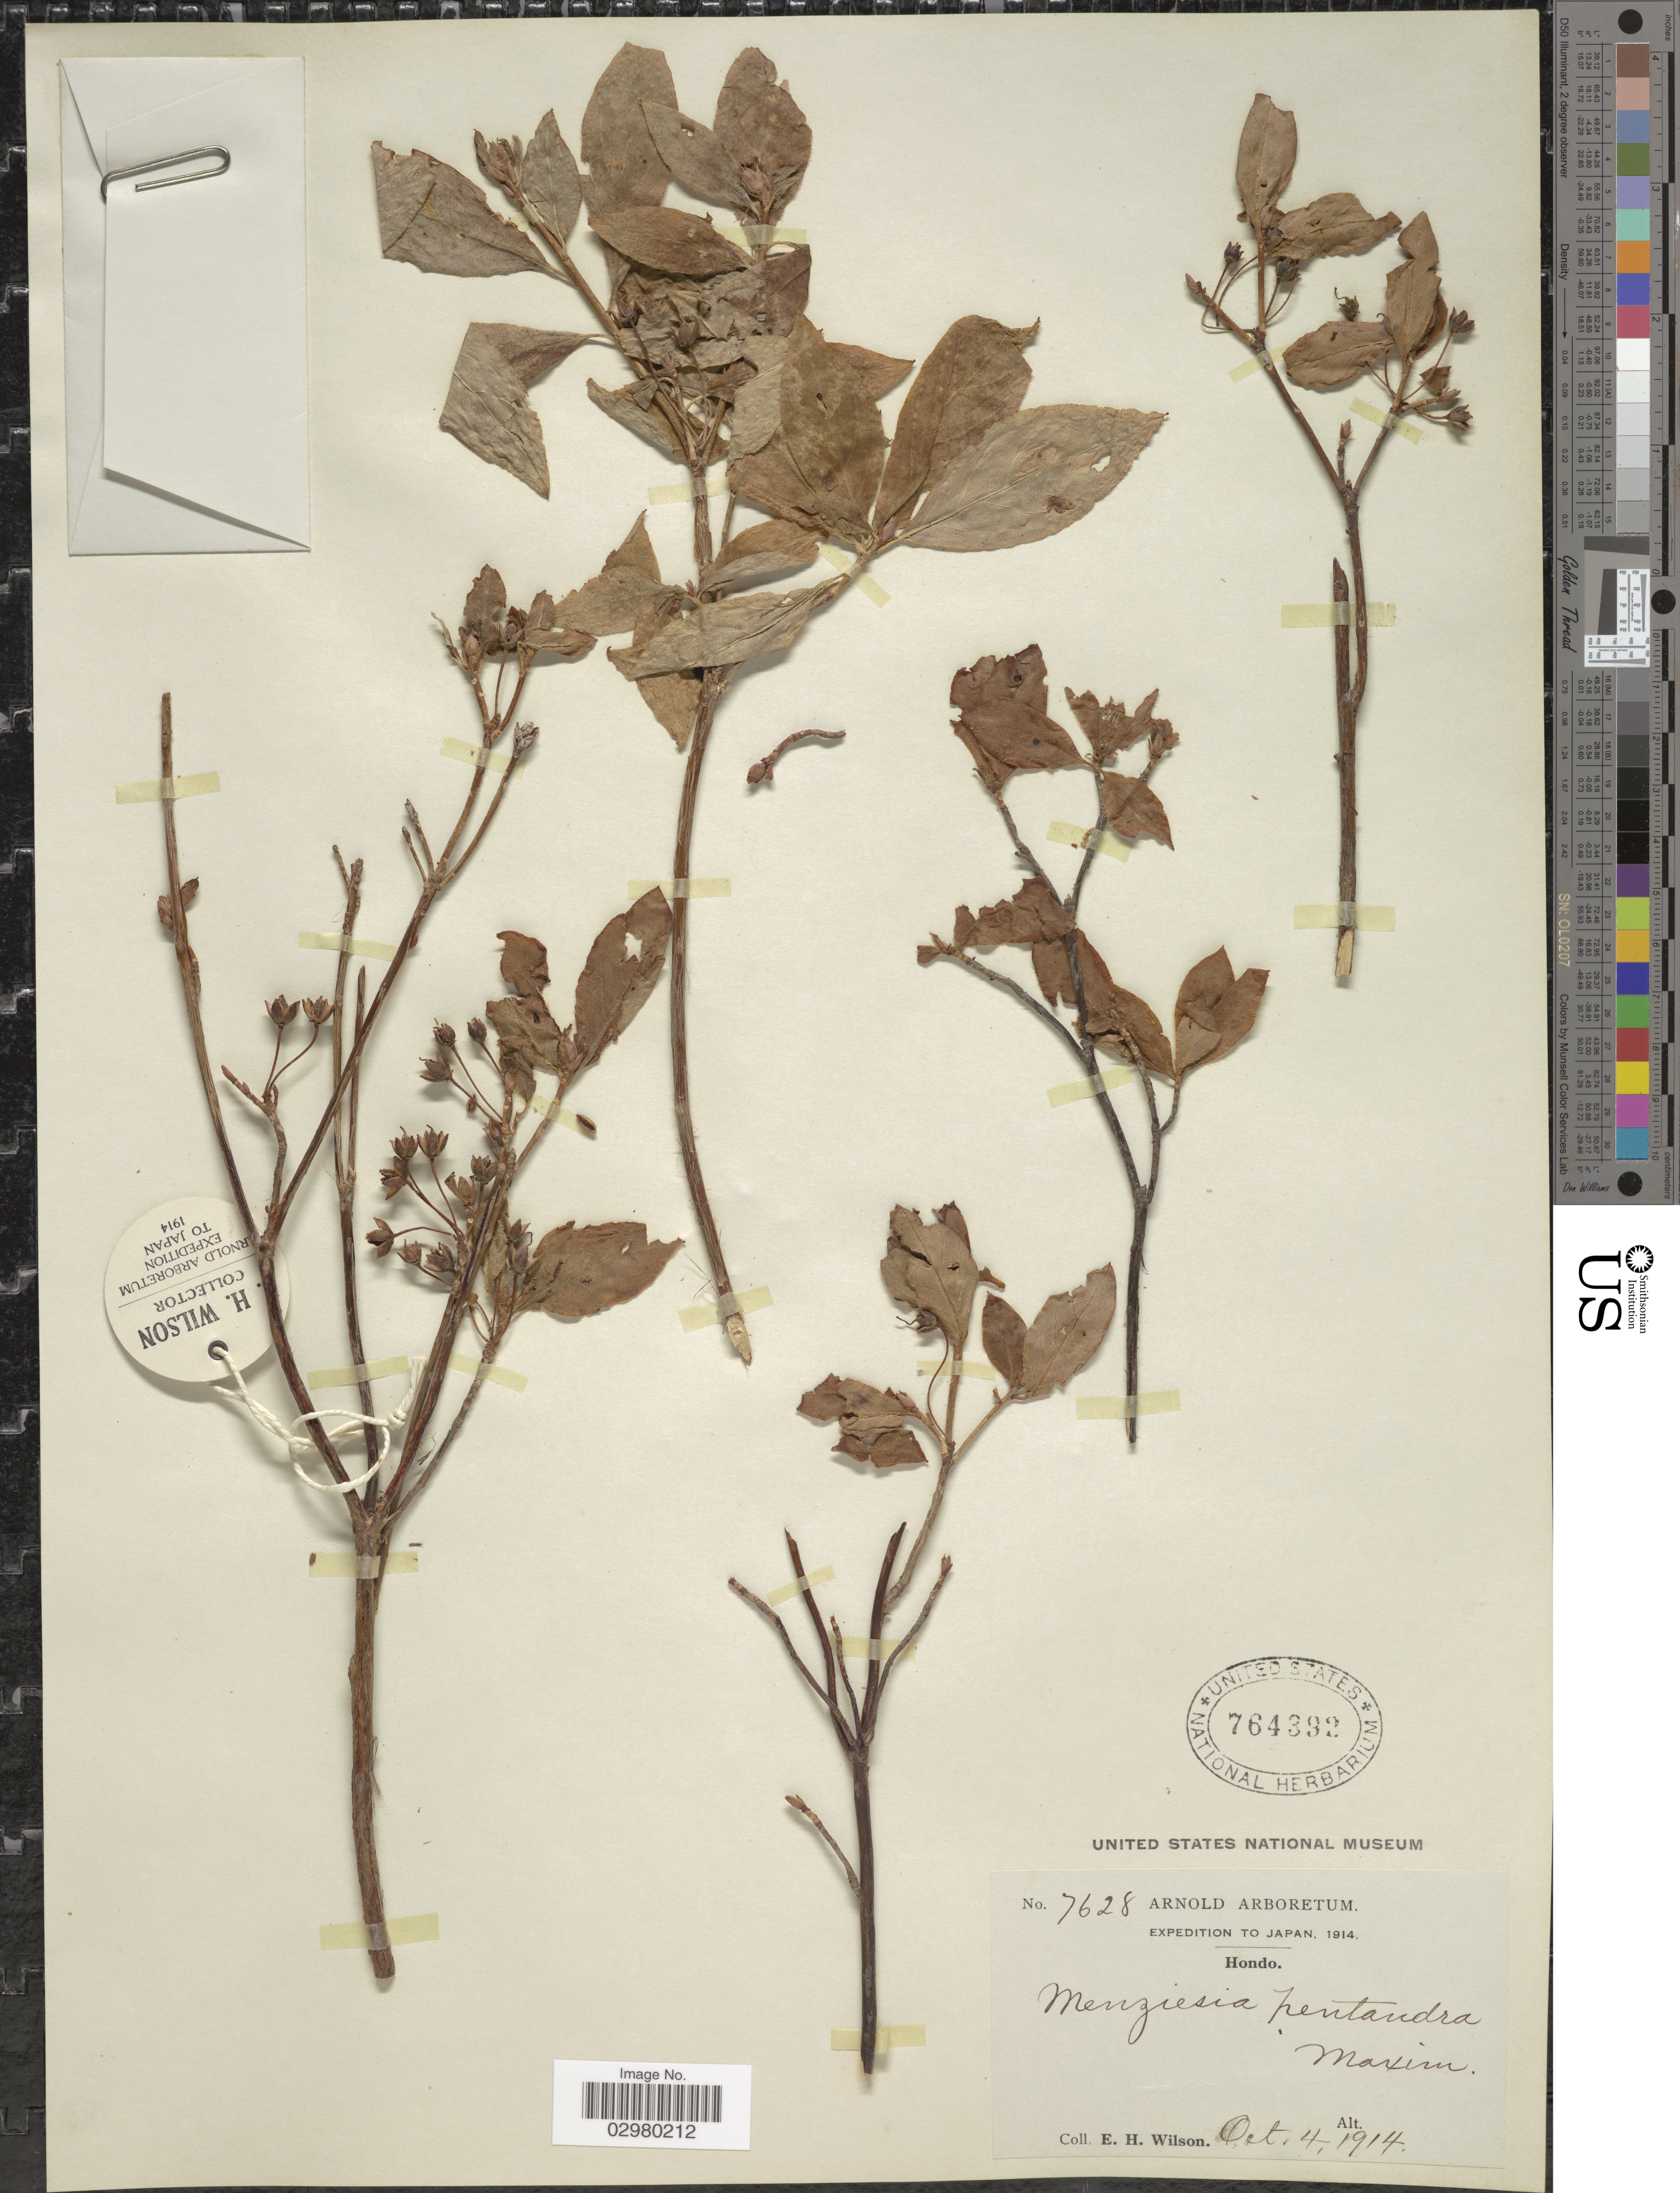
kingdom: Plantae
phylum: Tracheophyta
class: Magnoliopsida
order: Ericales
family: Ericaceae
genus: Menziesia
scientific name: Menziesia pentandra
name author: Maxim.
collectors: E. Wilson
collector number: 7628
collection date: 1914-10-04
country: Japan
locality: Hondo.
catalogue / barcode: US 764392